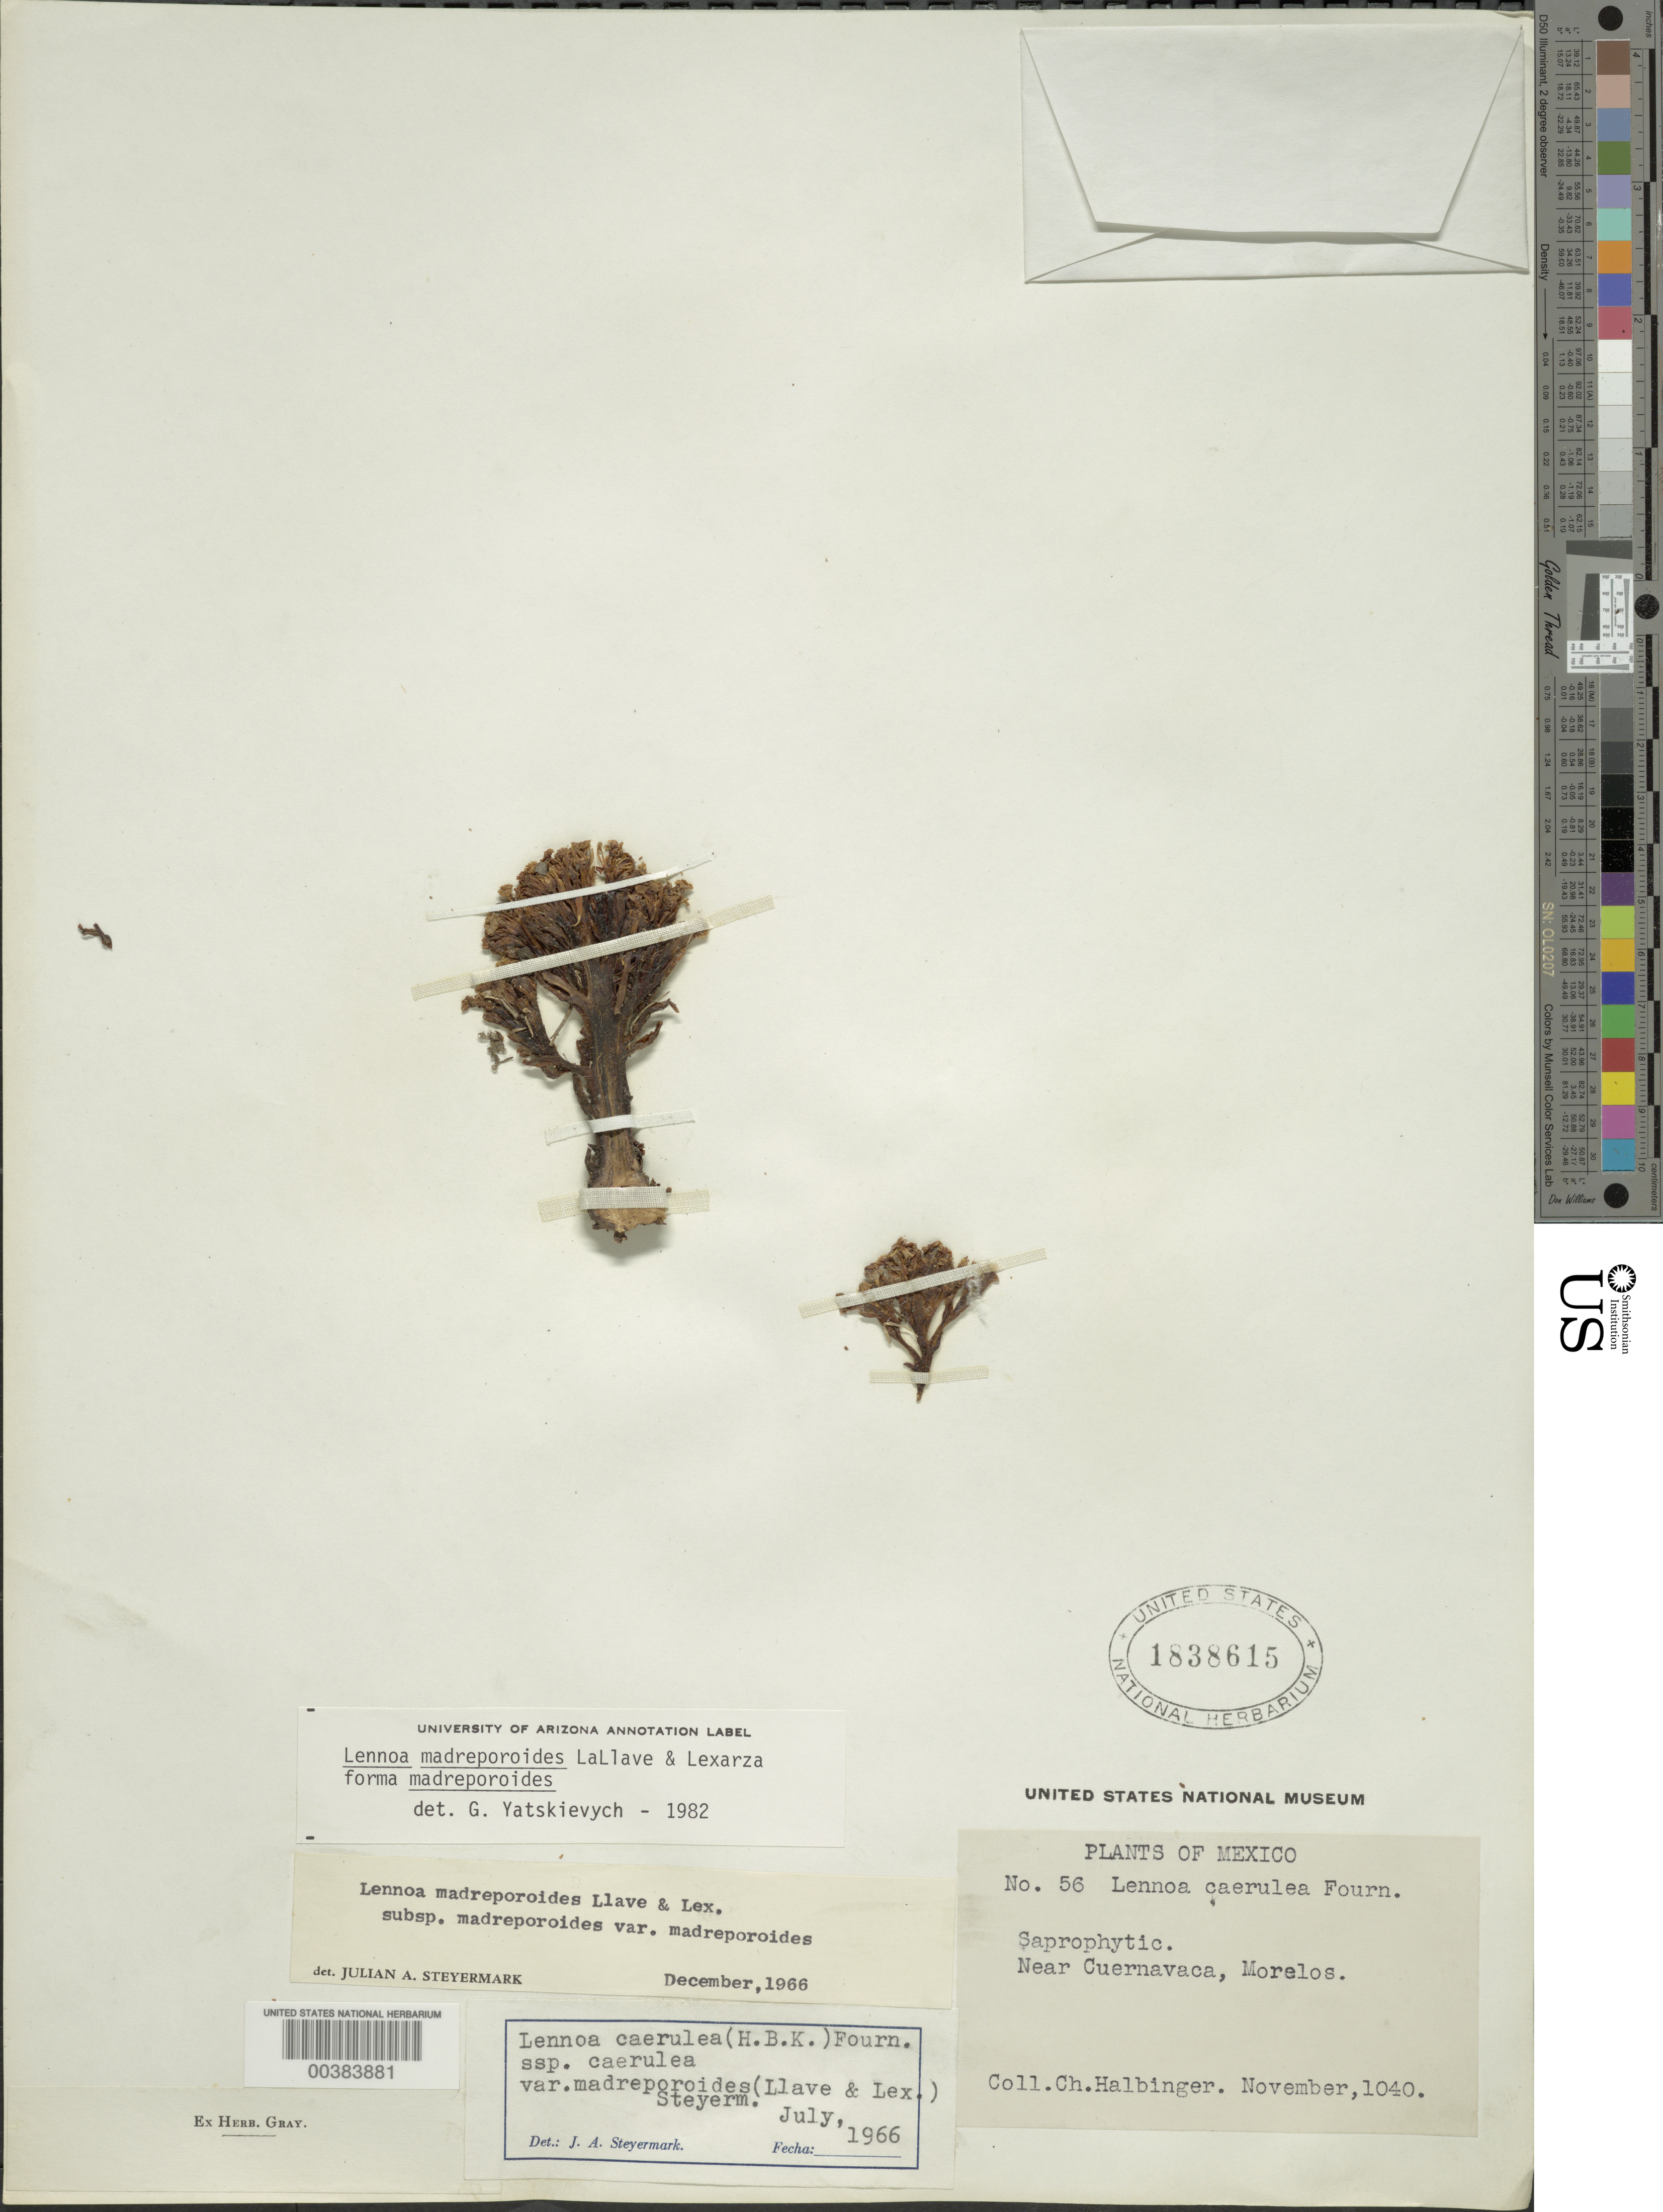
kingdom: Plantae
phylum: Tracheophyta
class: Magnoliopsida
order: Boraginales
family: Lennoaceae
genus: Lennoa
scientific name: Lennoa madreporoides f. madreporoides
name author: La Llave & Lex.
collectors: C. Halbinger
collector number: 56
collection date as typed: Nov 1940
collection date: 1940-11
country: Mexico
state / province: Morelos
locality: Near Cuernavaca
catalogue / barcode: US 1838615